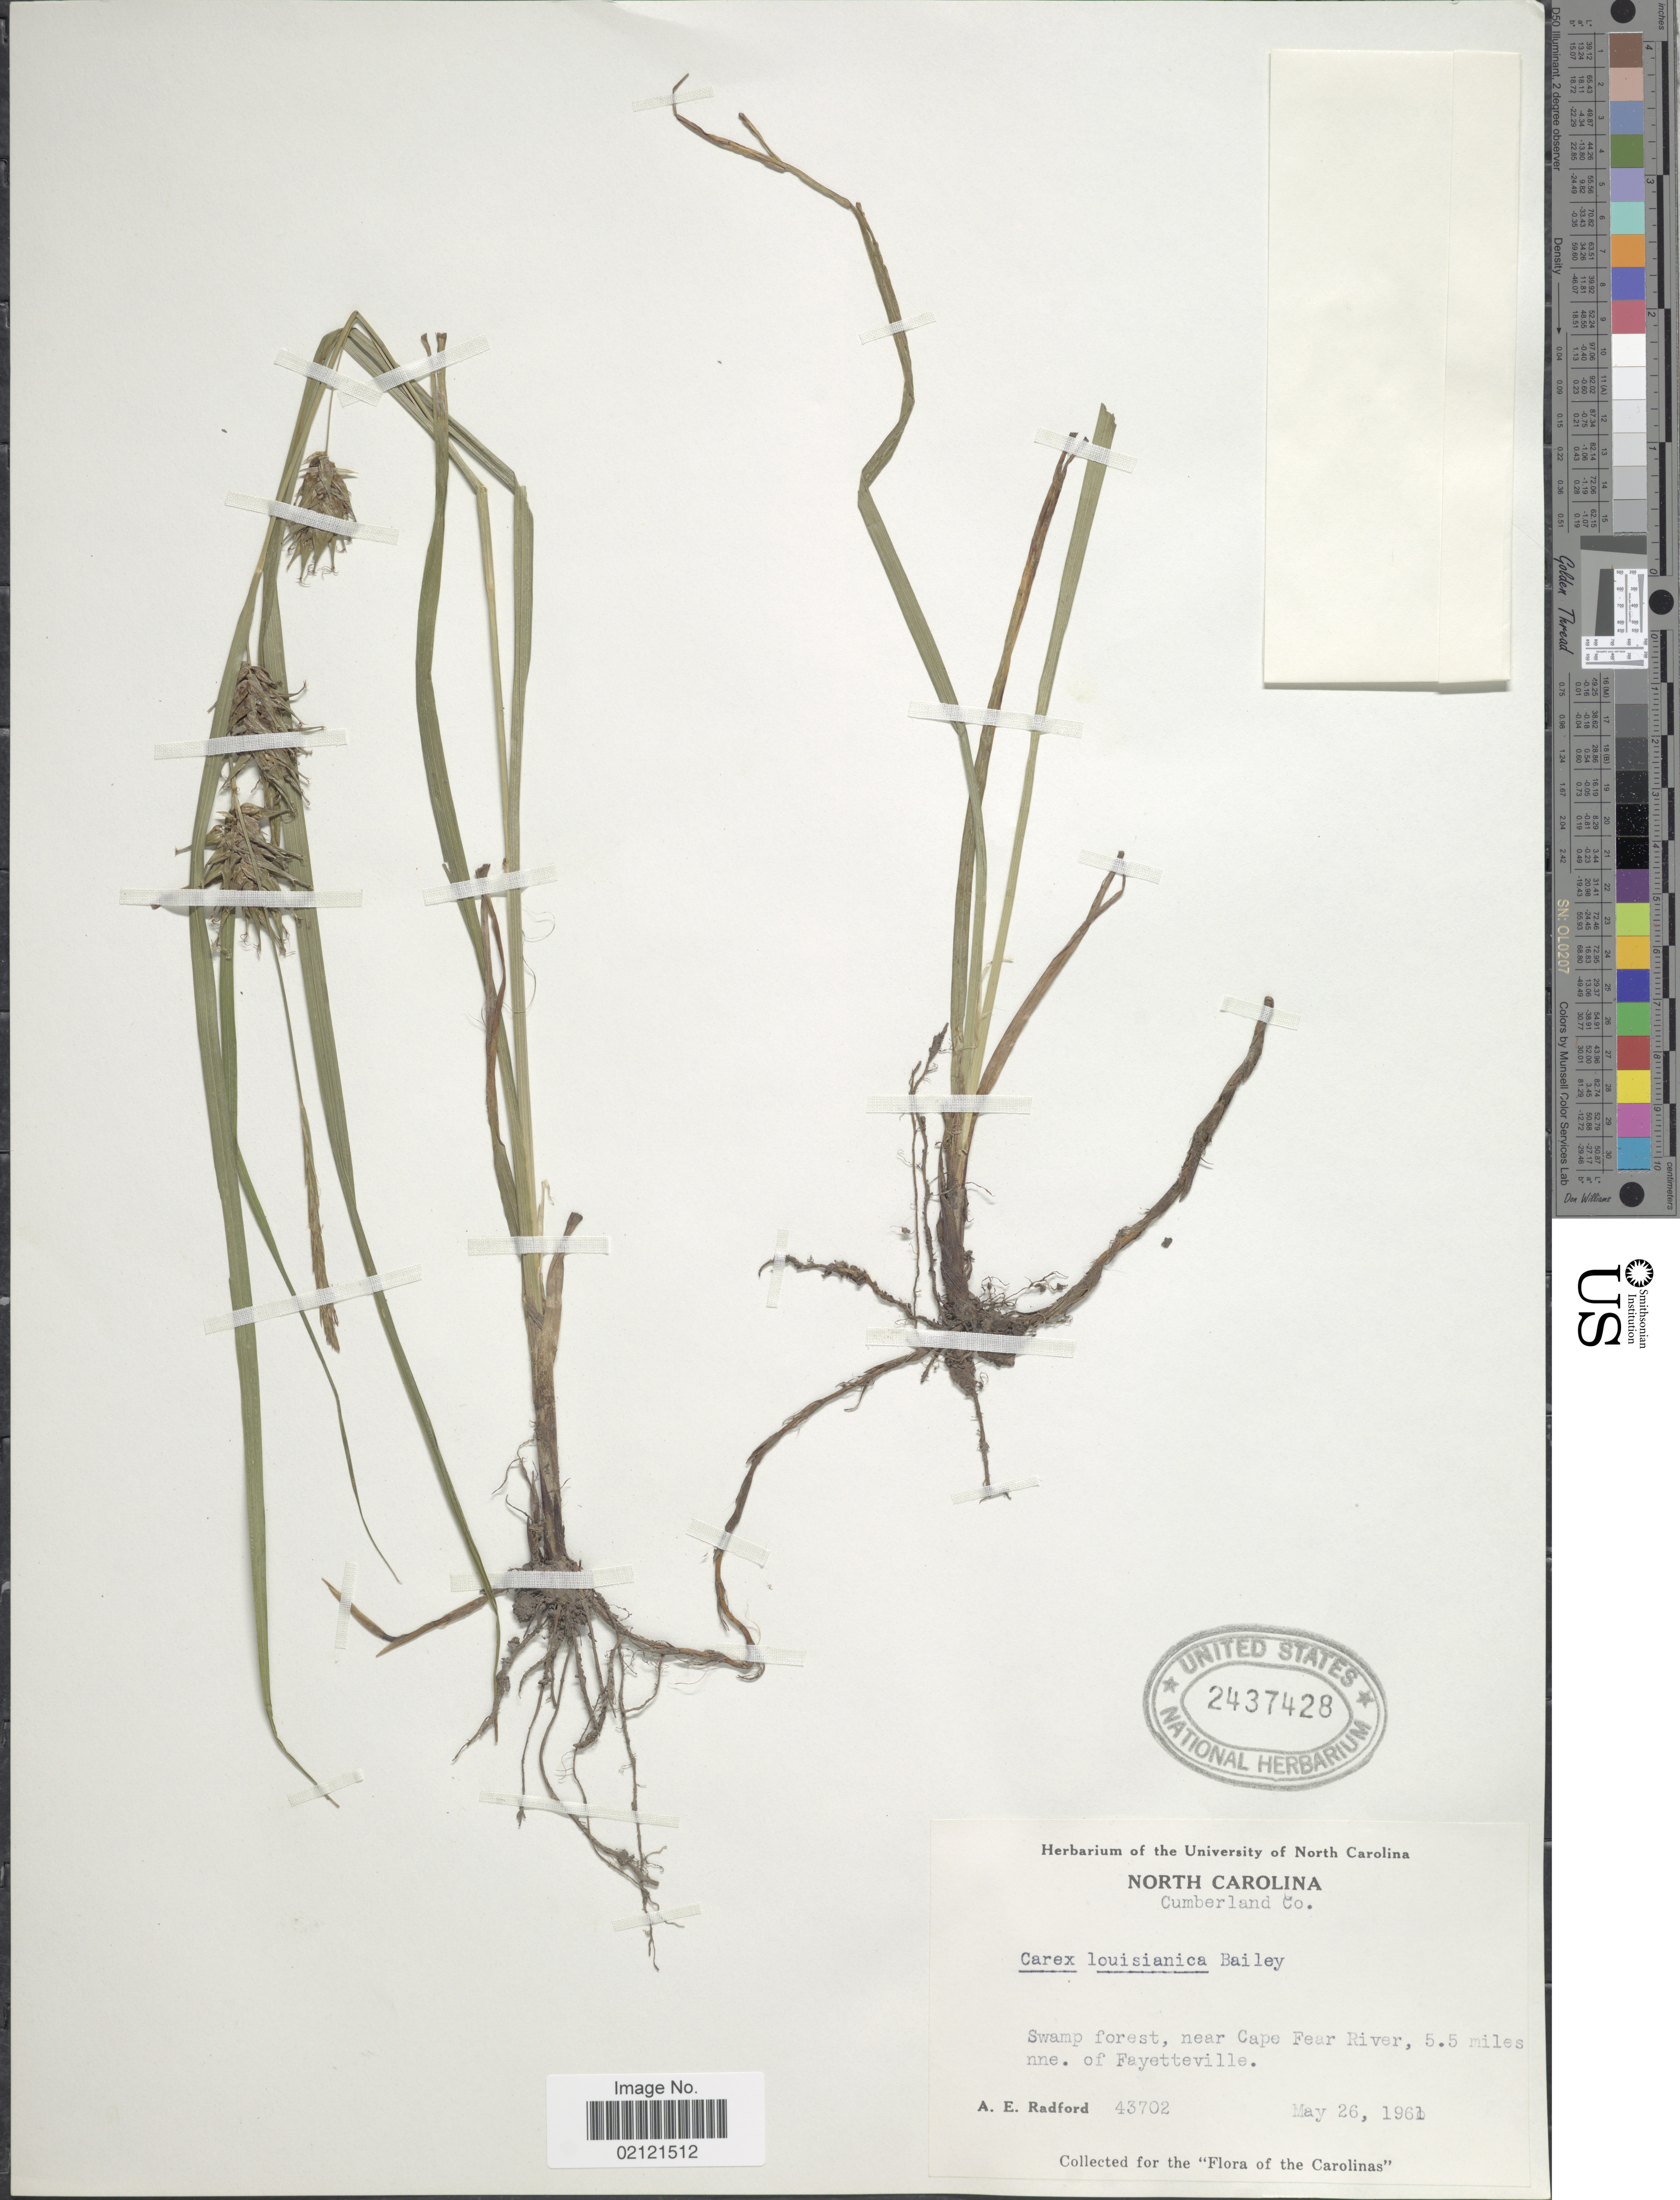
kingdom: Plantae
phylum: Tracheophyta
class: Liliopsida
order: Poales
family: Cyperaceae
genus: Carex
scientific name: Carex louisianica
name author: L.H. Bailey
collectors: A. E. Radford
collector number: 43702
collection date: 1961-05-26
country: United States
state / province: North Carolina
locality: Cumberland Co., Swamp forest, near Cape Fear River, 5.5 miles nne. of Fayetteville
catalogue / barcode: US 2437428